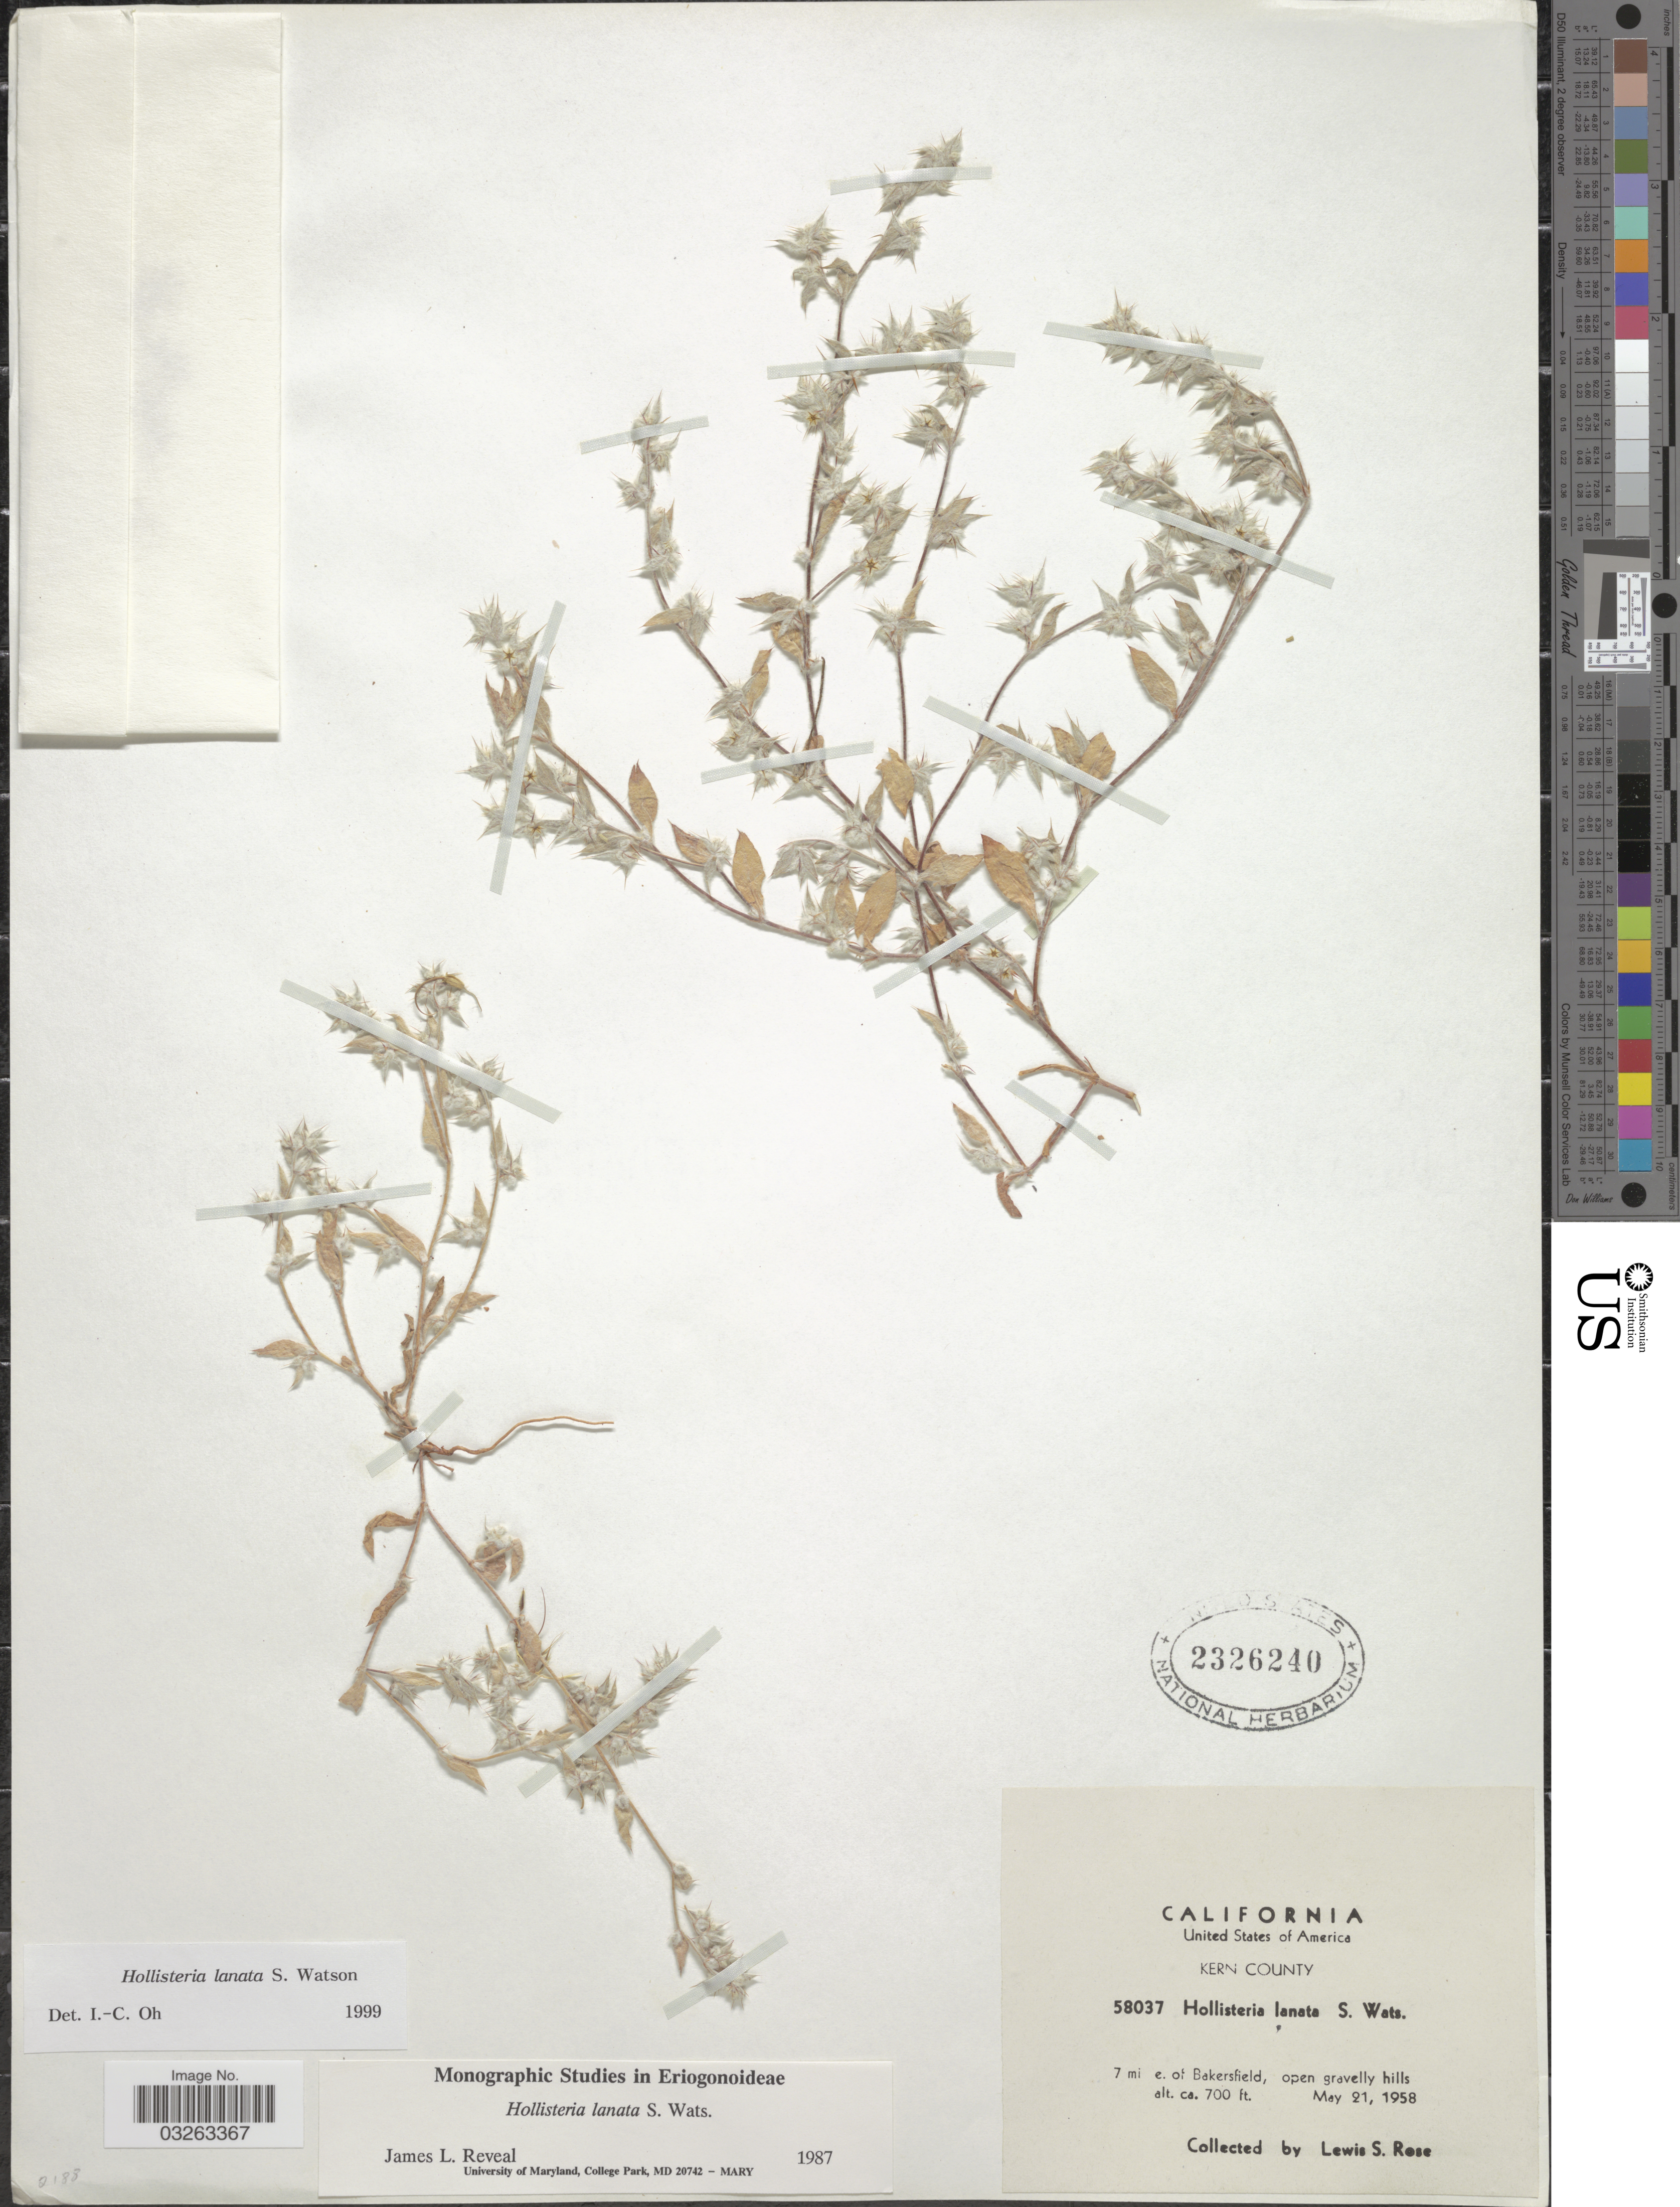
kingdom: Plantae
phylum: Tracheophyta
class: Magnoliopsida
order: Caryophyllales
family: Polygonaceae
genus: Hollisteria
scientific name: Hollisteria lanata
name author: S. Watson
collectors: L. S. Rose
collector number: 58037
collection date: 1958-05-21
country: United States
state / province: California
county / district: Kern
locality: Kern County. 7 mi e. of Bakersfield.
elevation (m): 213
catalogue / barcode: US 2326240